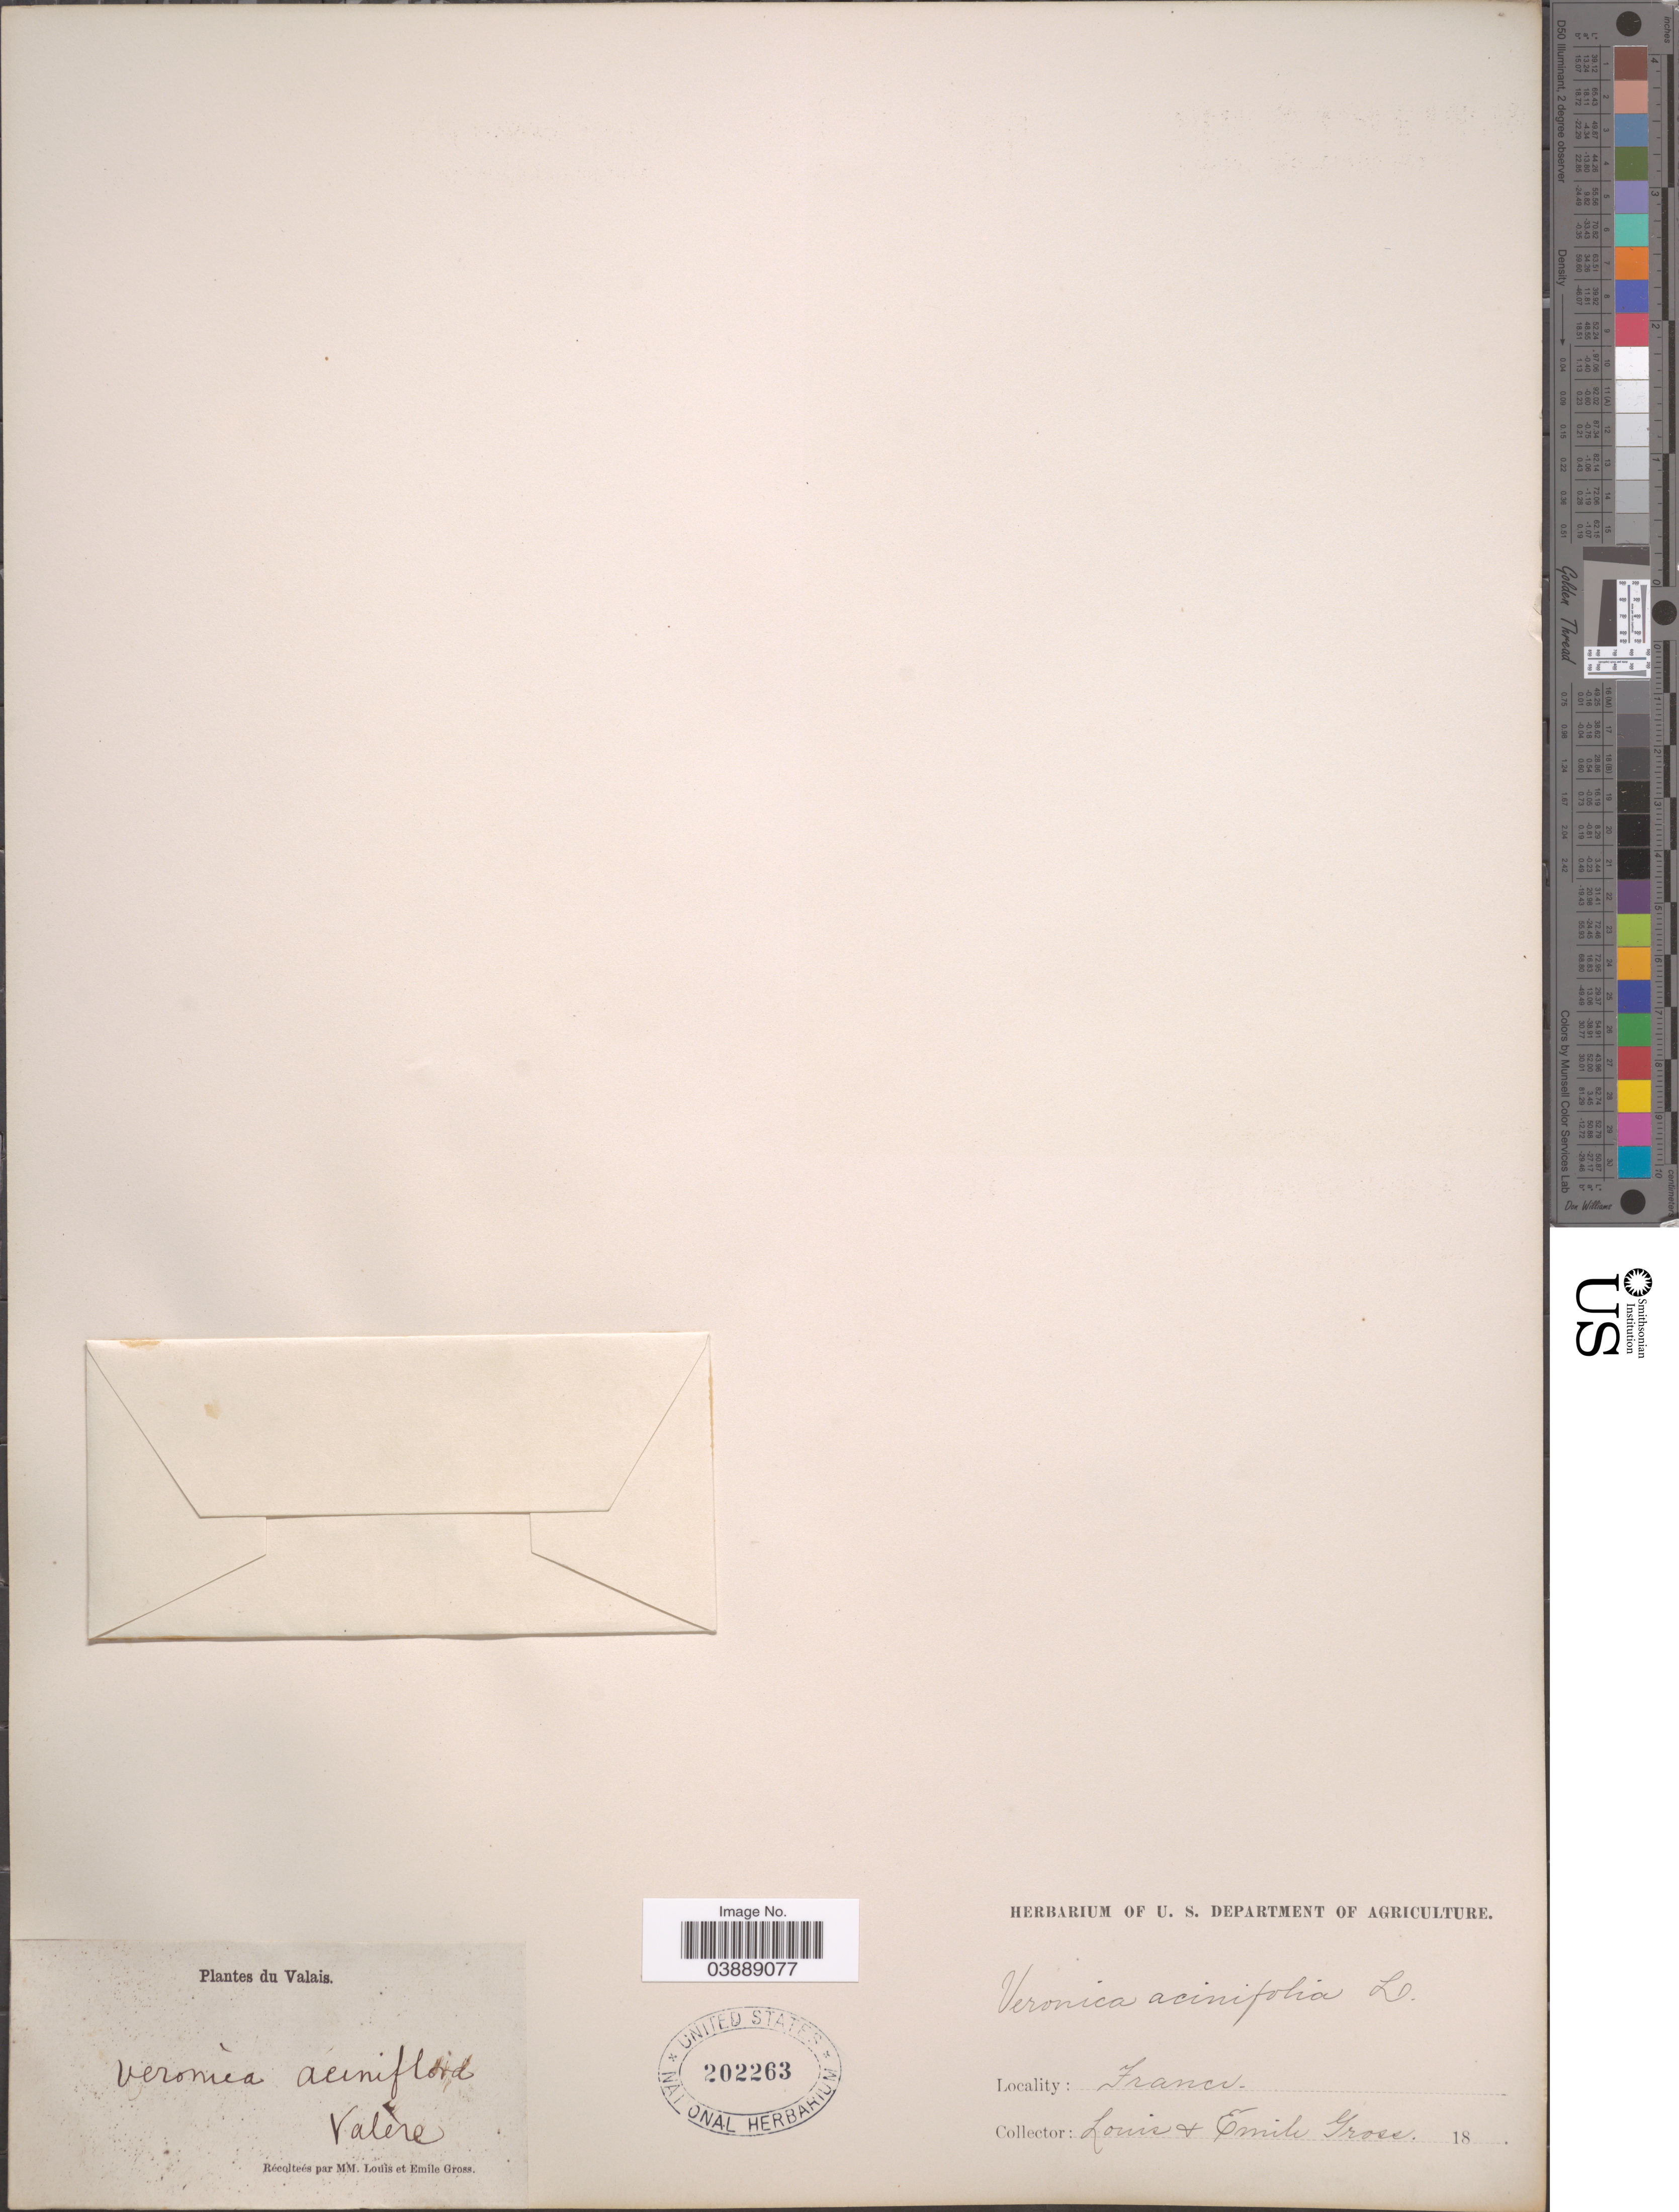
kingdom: Plantae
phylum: Tracheophyta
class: Magnoliopsida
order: Lamiales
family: Plantaginaceae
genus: Veronica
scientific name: Veronica acinifolia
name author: L.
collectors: L. Gross & E. A. Gross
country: Switzerland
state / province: Valais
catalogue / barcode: US 202263